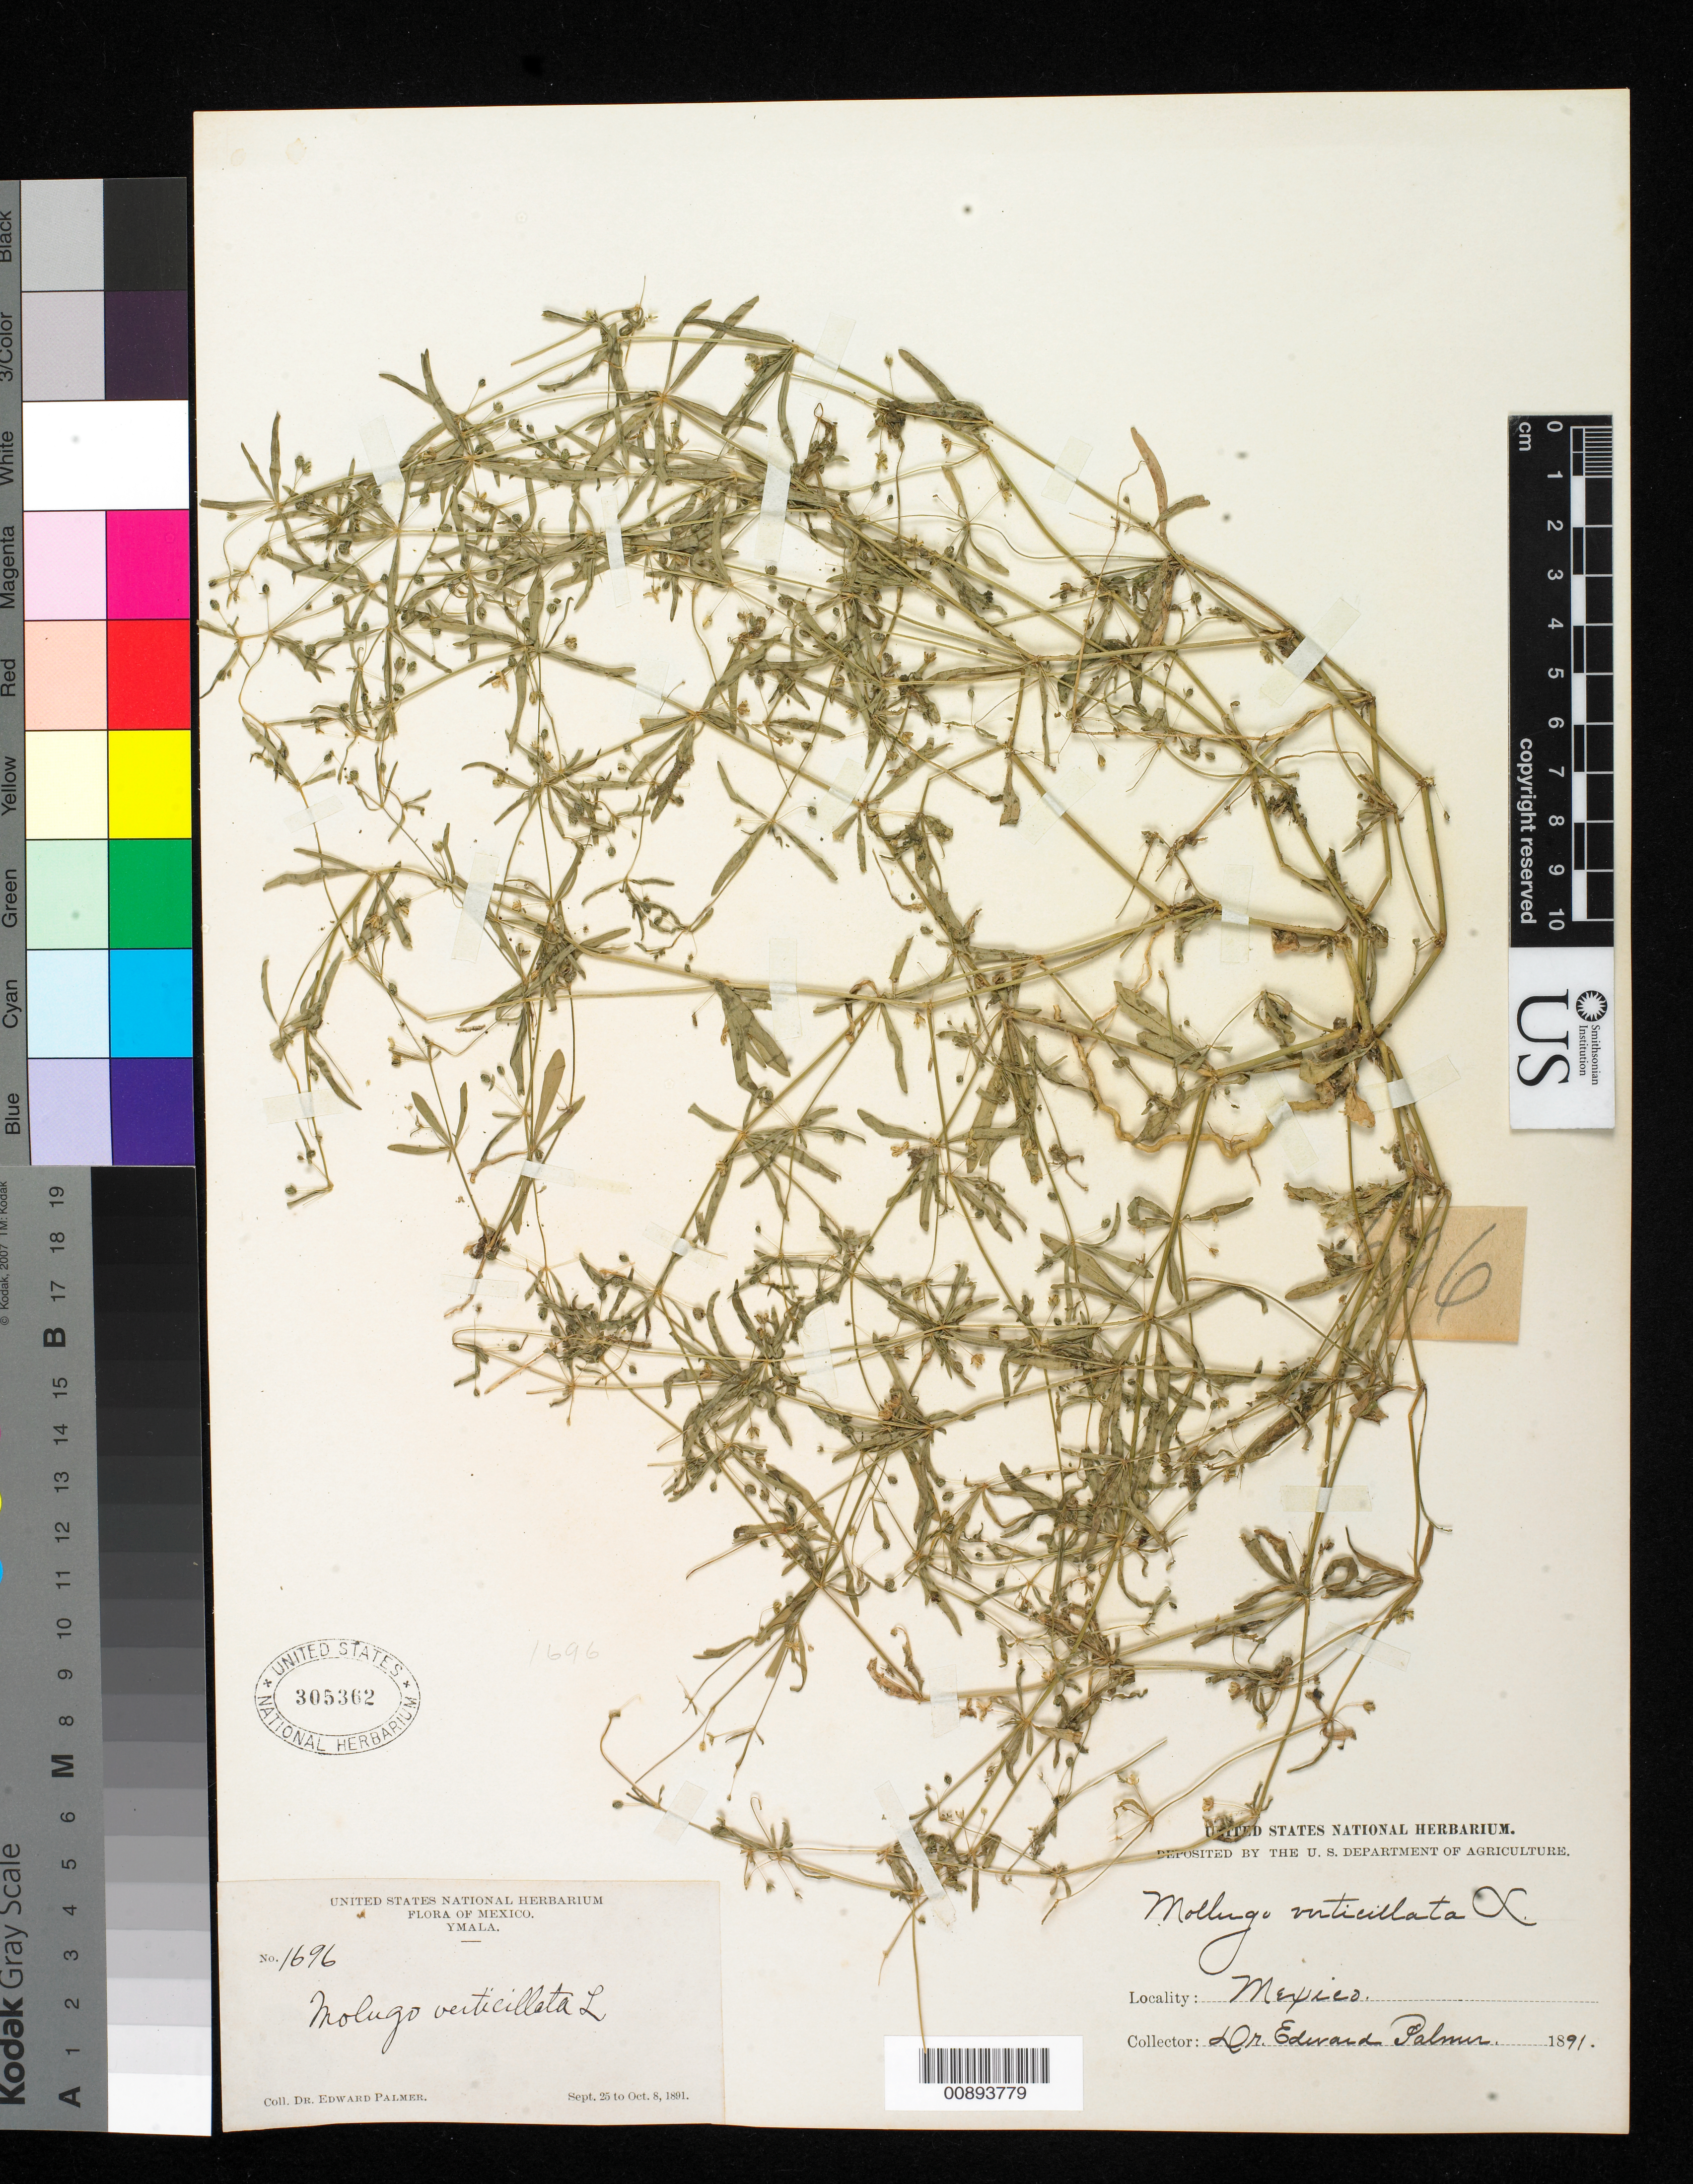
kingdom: Plantae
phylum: Tracheophyta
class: Magnoliopsida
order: Caryophyllales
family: Molluginaceae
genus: Mollugo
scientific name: Mollugo verticillata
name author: L.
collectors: E. Palmer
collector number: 1696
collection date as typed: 25 Sep 1891 to 08 Oct 1891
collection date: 1891-09-25/1891-10-08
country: Mexico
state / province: Sinaloa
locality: Ymala, Sinaloa.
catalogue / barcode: US 305362